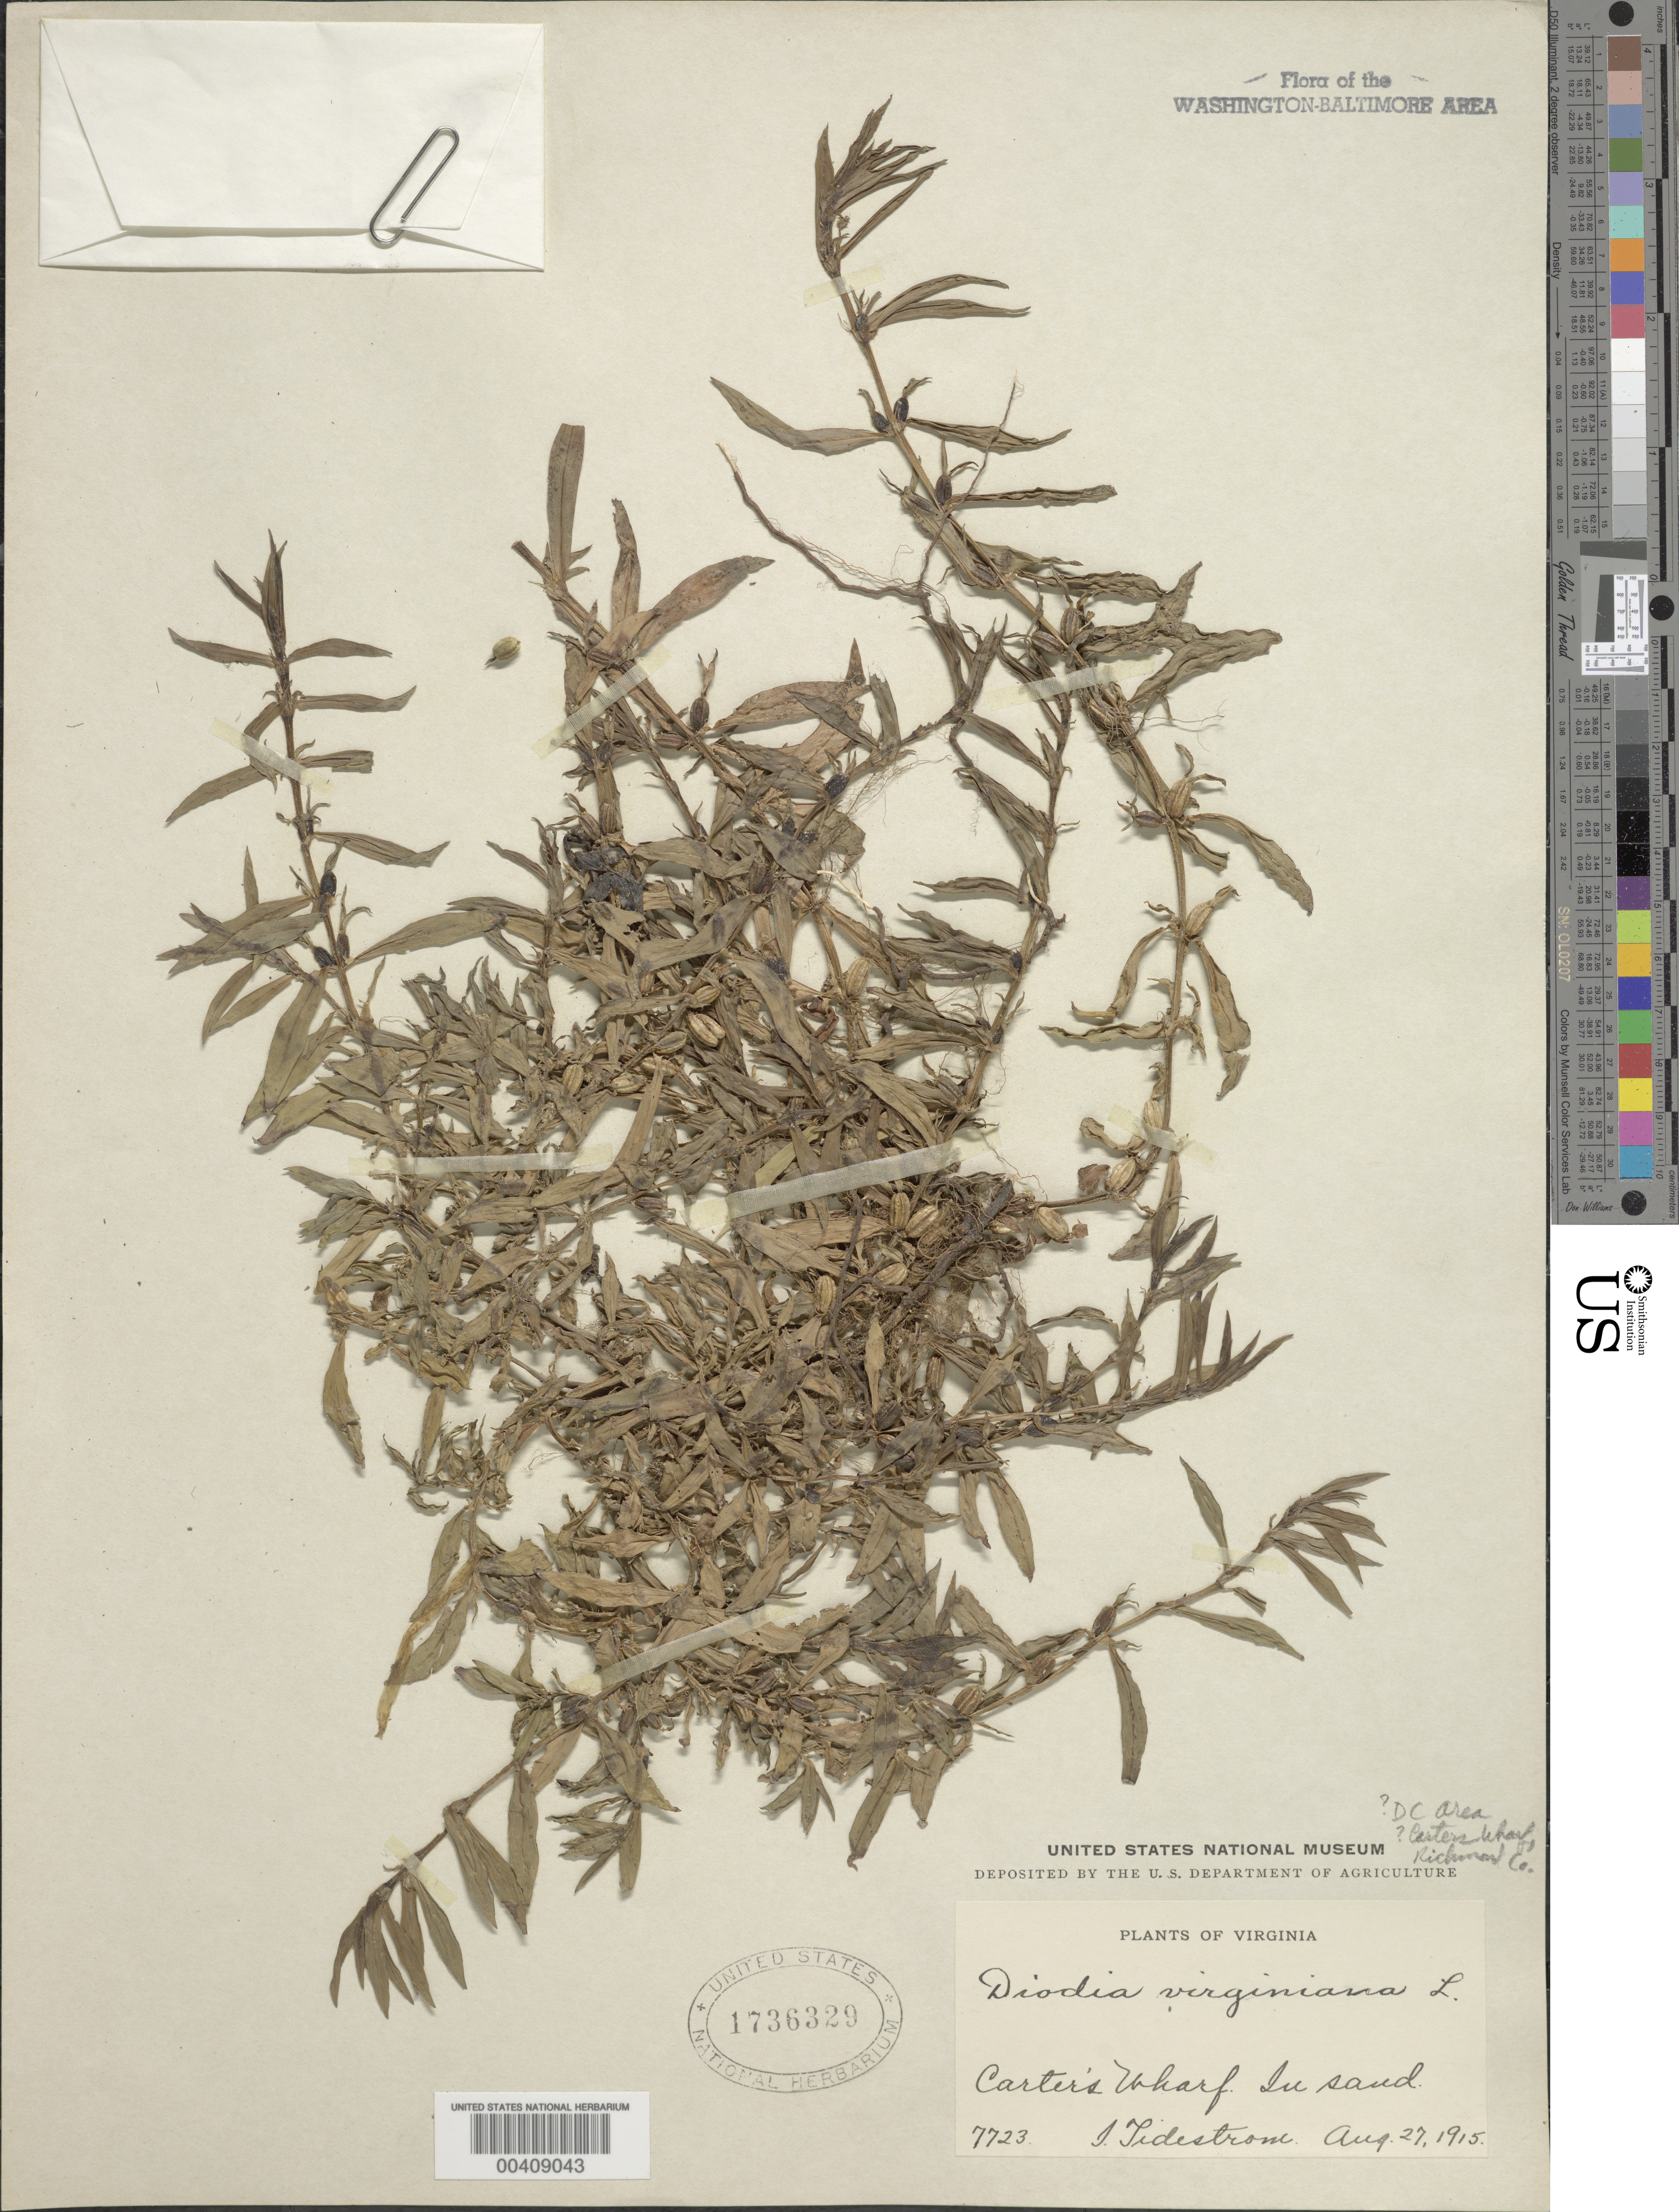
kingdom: Plantae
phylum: Tracheophyta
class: Magnoliopsida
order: Gentianales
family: Rubiaceae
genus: Diodia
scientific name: Diodia virginiana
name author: L.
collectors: I. F. Tidestrom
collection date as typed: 27 Aug 1915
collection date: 1915-08-27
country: United States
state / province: Virginia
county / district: Richmond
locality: Carter's Wharf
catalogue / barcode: US 1736329